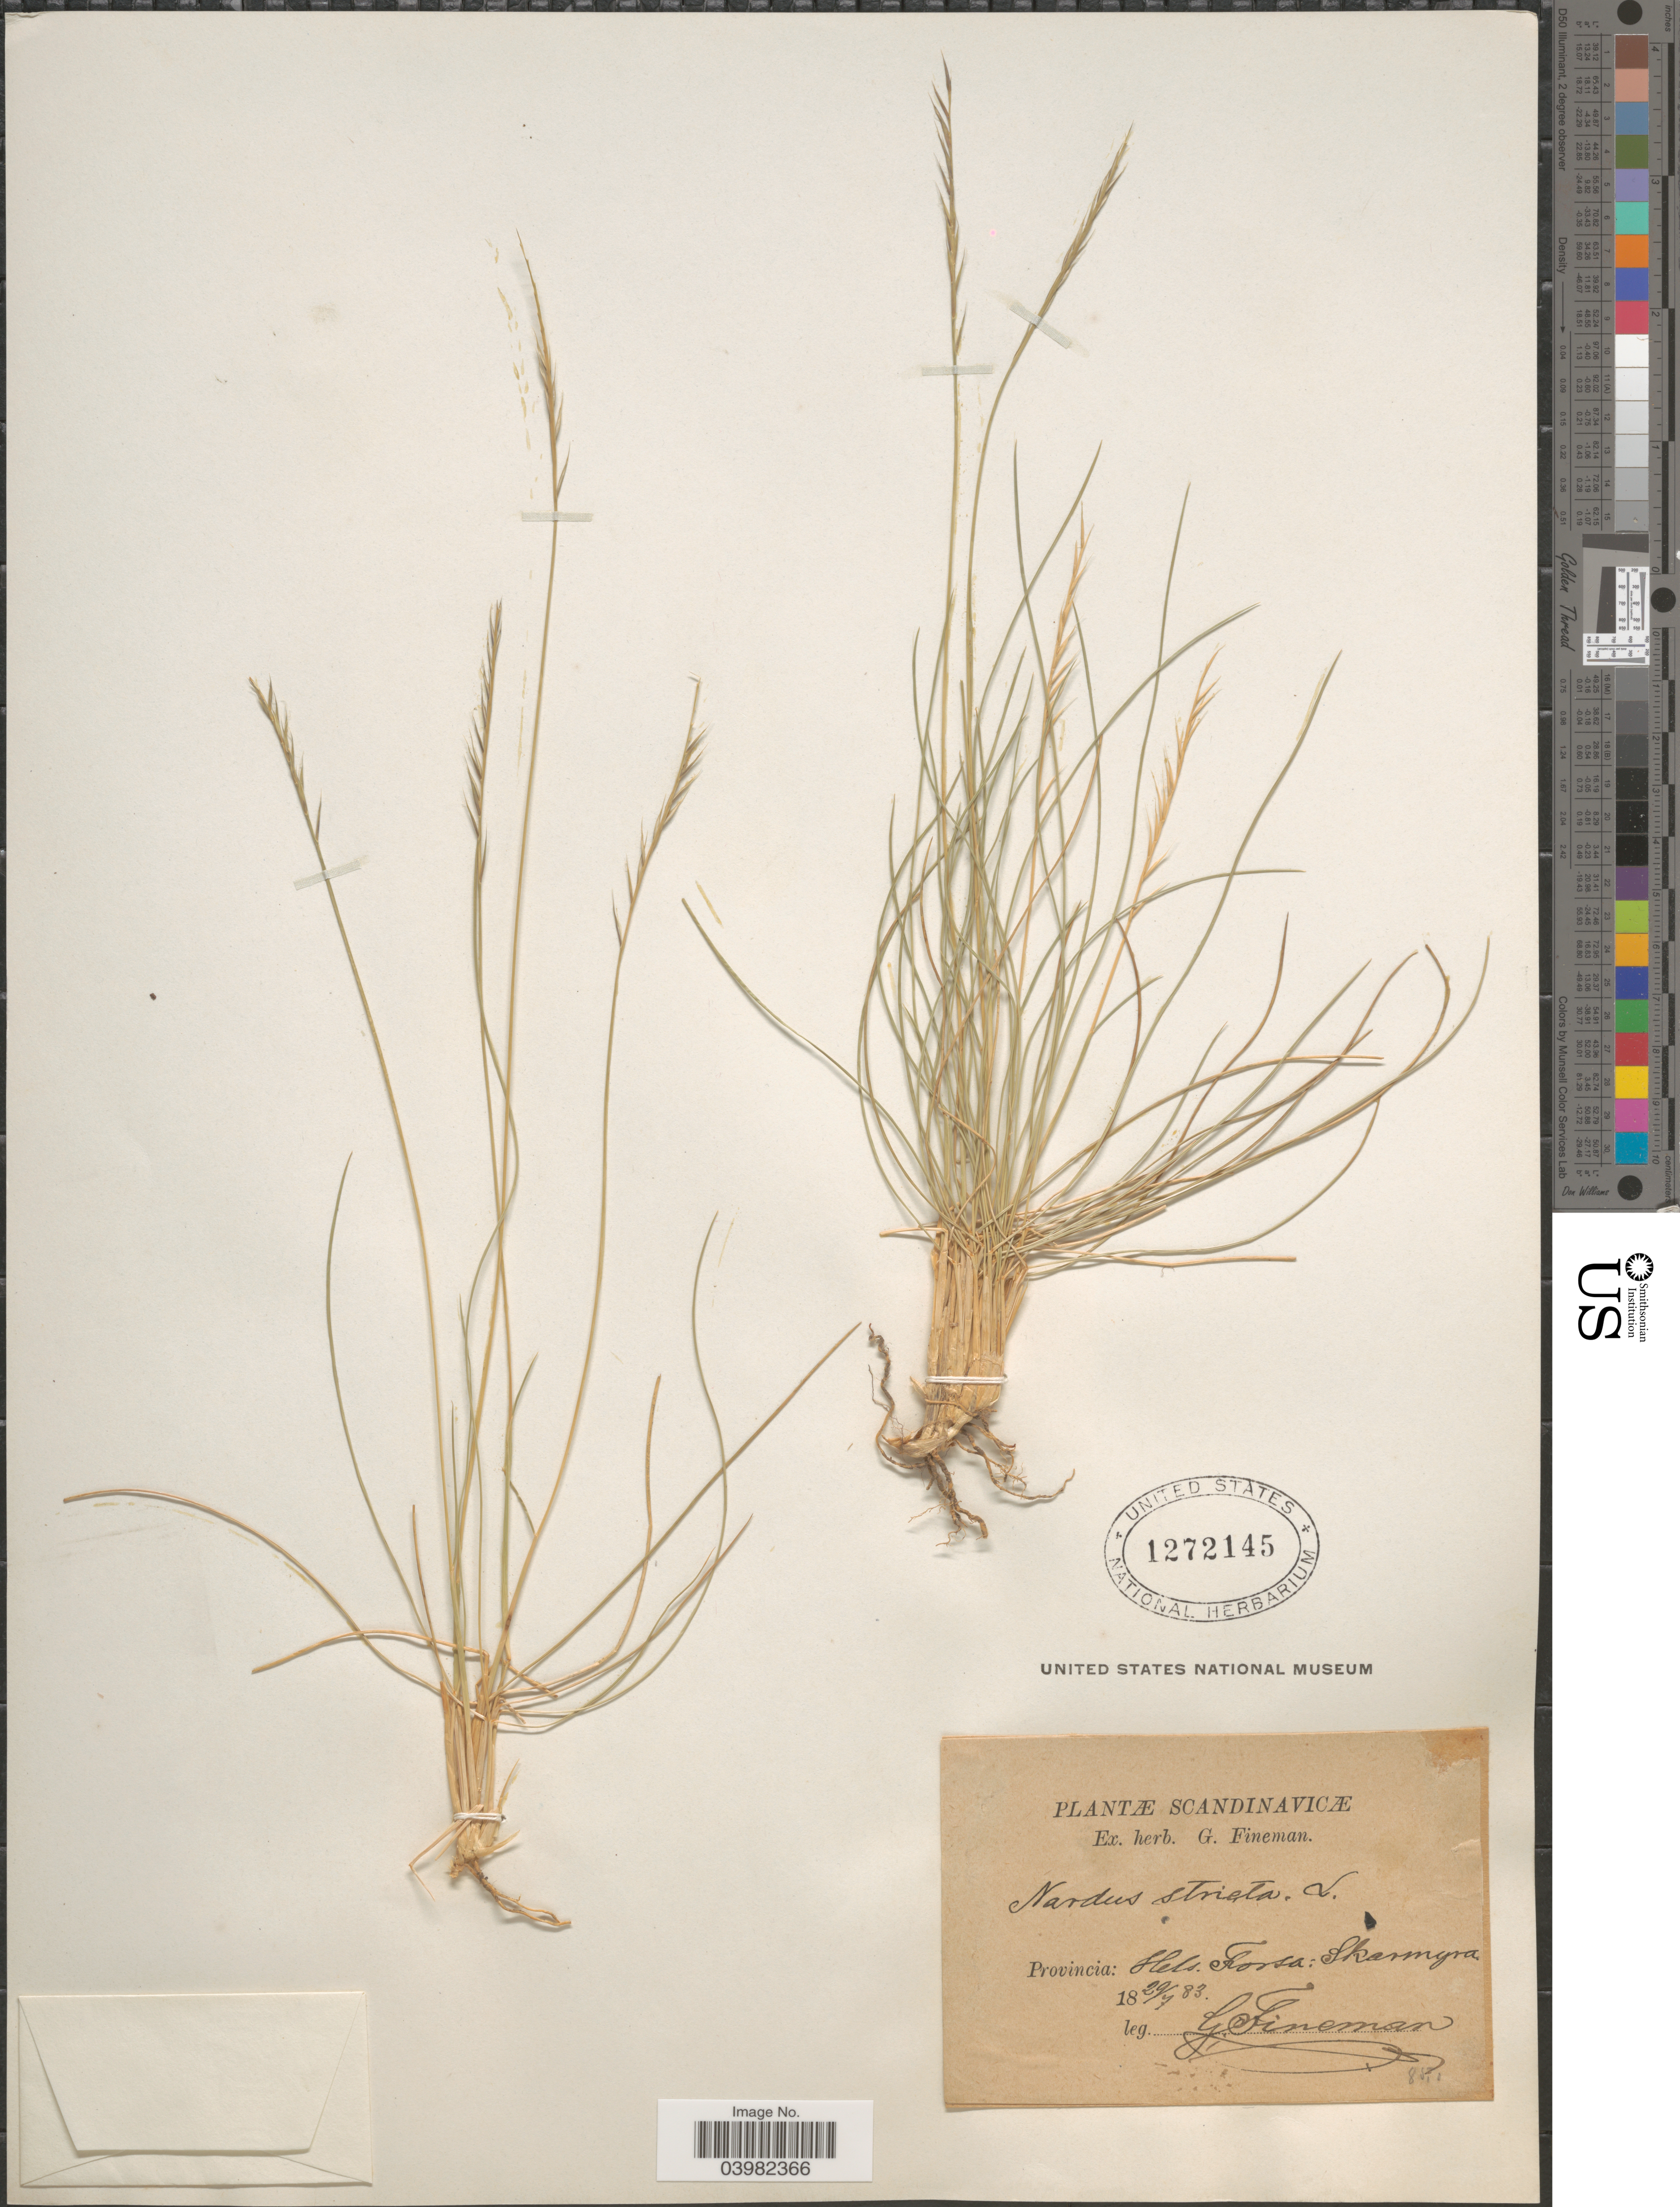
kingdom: Plantae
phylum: Tracheophyta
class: Liliopsida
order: Poales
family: Poaceae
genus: Nardus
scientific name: Nardus stricta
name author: L.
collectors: G. Fineman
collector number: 85*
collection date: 1883-07-29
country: Sweden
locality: Scandinavicæ. Provincia: Hels. Forsa: Skarmyra.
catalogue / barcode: US 1272145